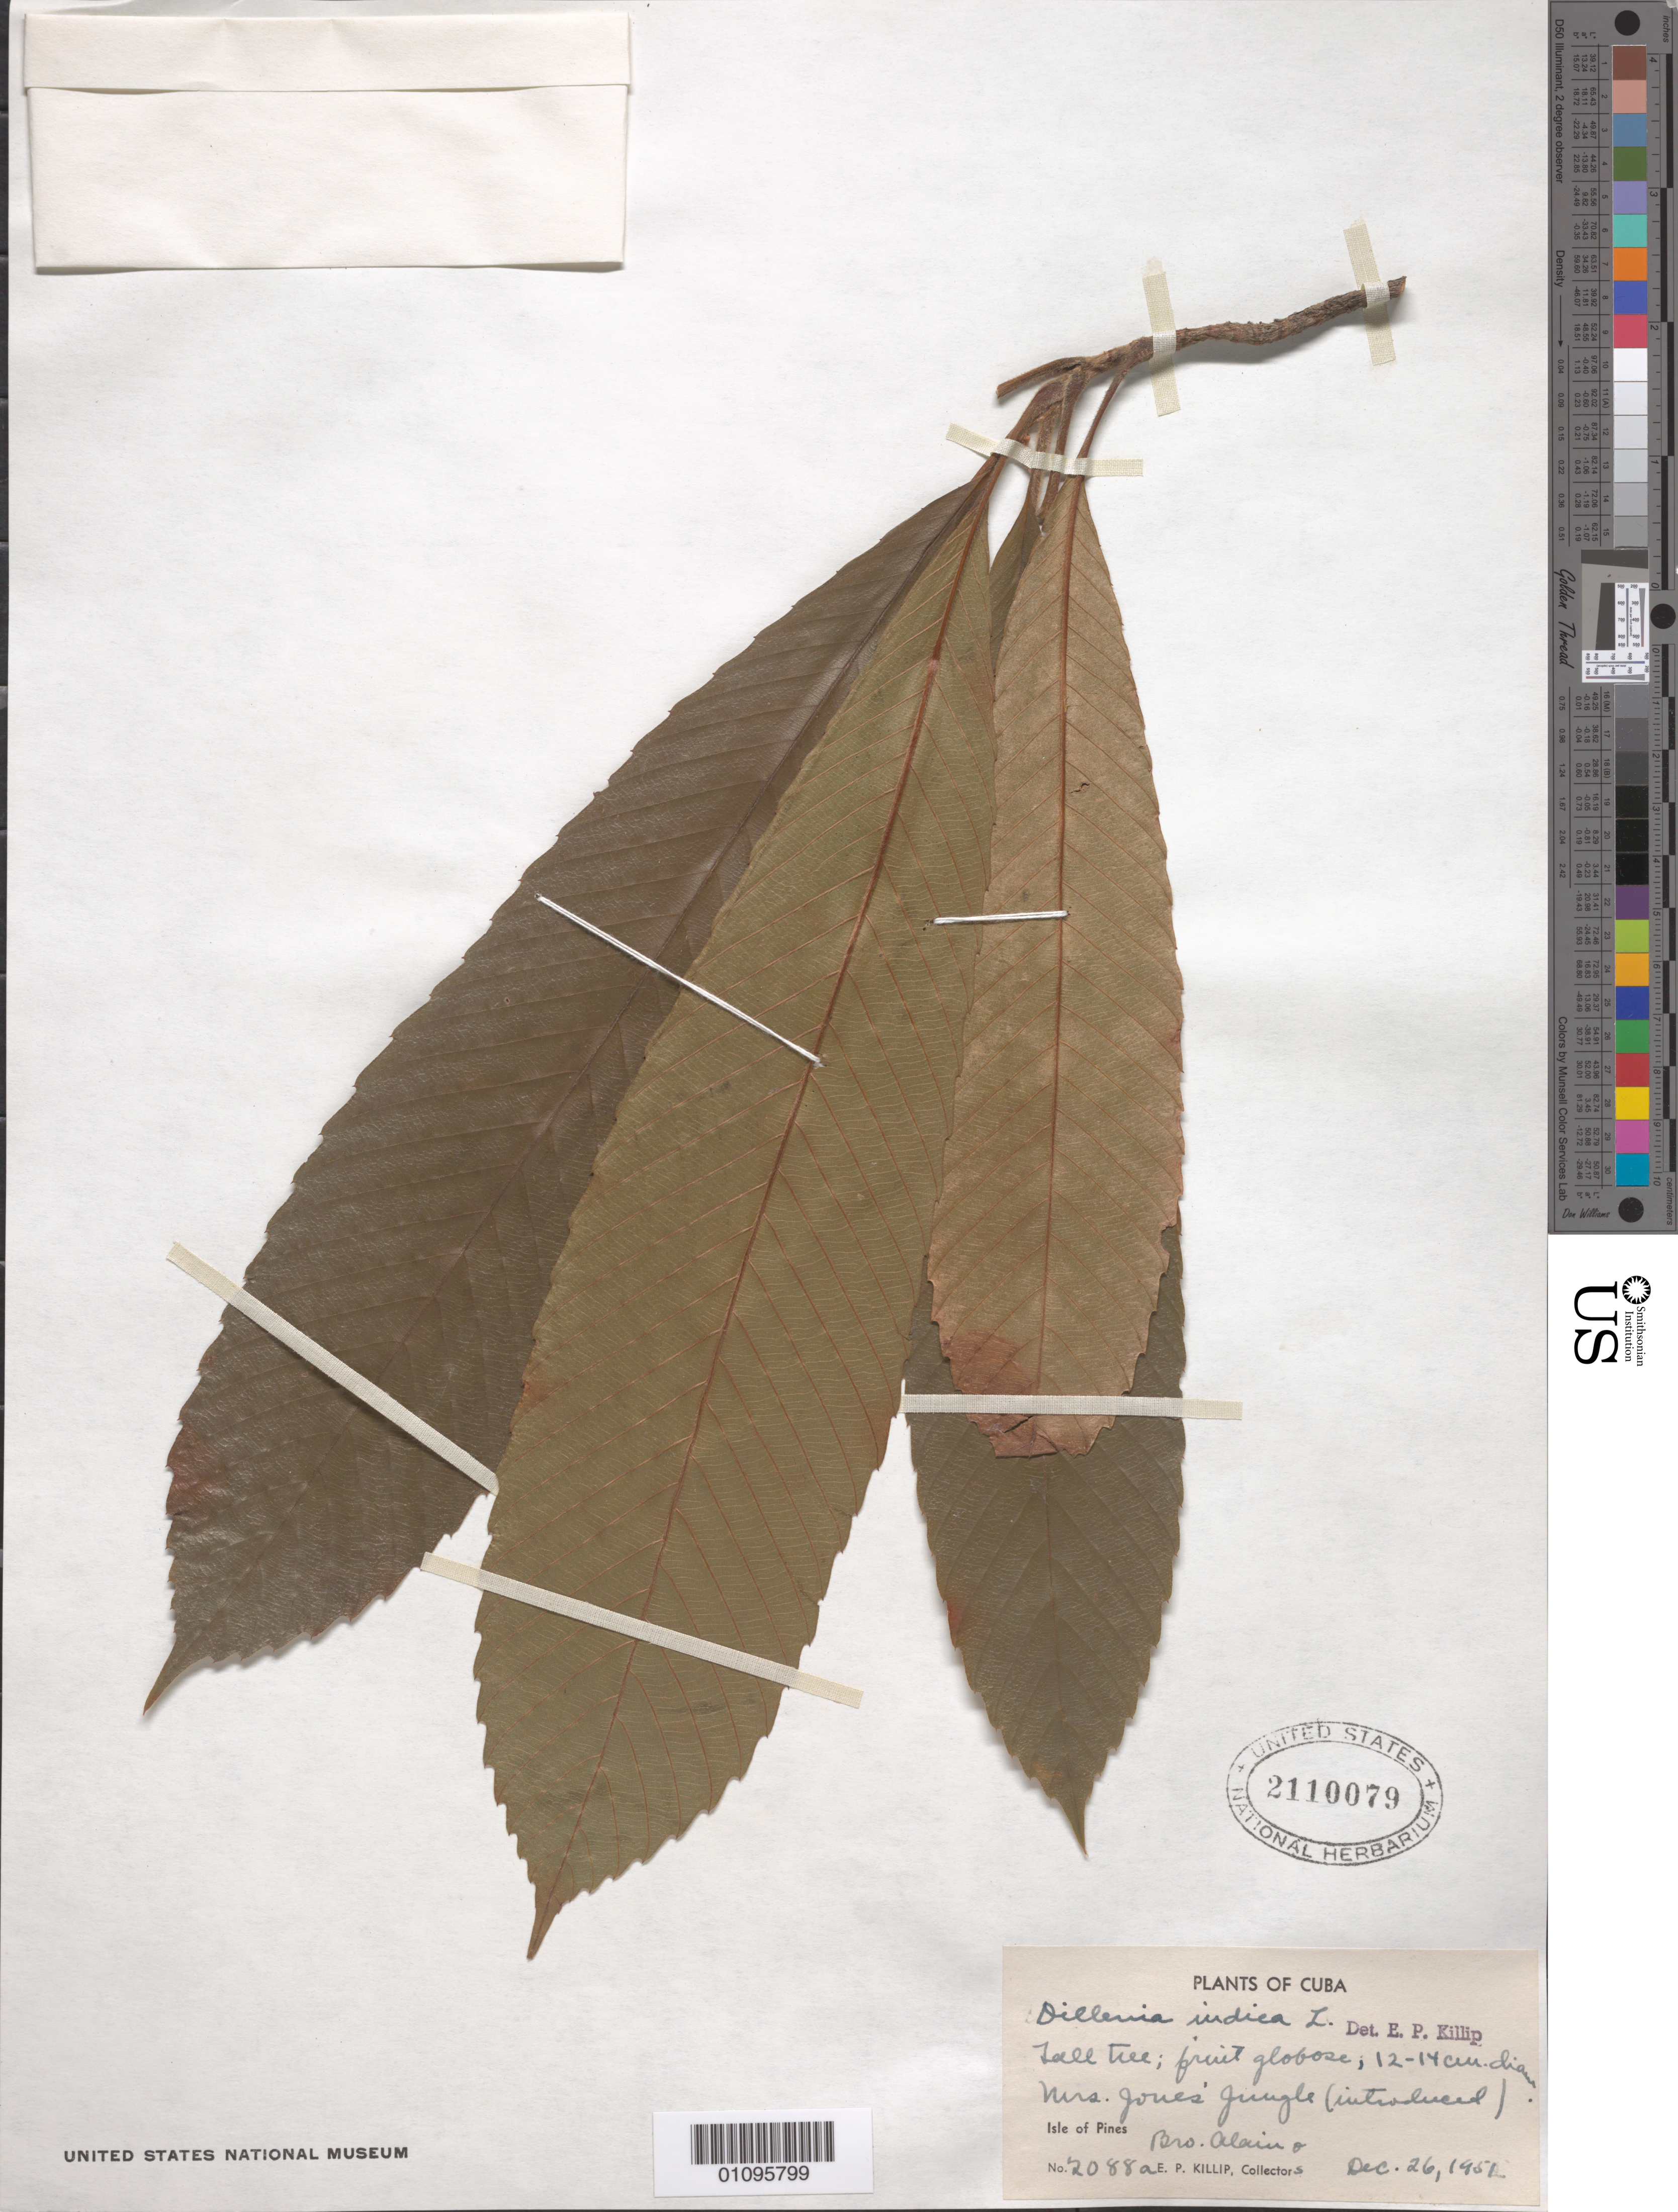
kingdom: Plantae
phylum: Tracheophyta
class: Magnoliopsida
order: Dilleniales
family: Dilleniaceae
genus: Dillenia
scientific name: Dillenia indica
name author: L.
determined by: Killip, Ellsworth P.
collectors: E. P. Killip & A. H. Liogier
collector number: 2088a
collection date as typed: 26 Dec 1951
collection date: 1951-12-26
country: Cuba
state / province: Isla de La Juventud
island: Isla de la Juventud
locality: Mrs Jones' Jungle (introduced)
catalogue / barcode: US 2110079